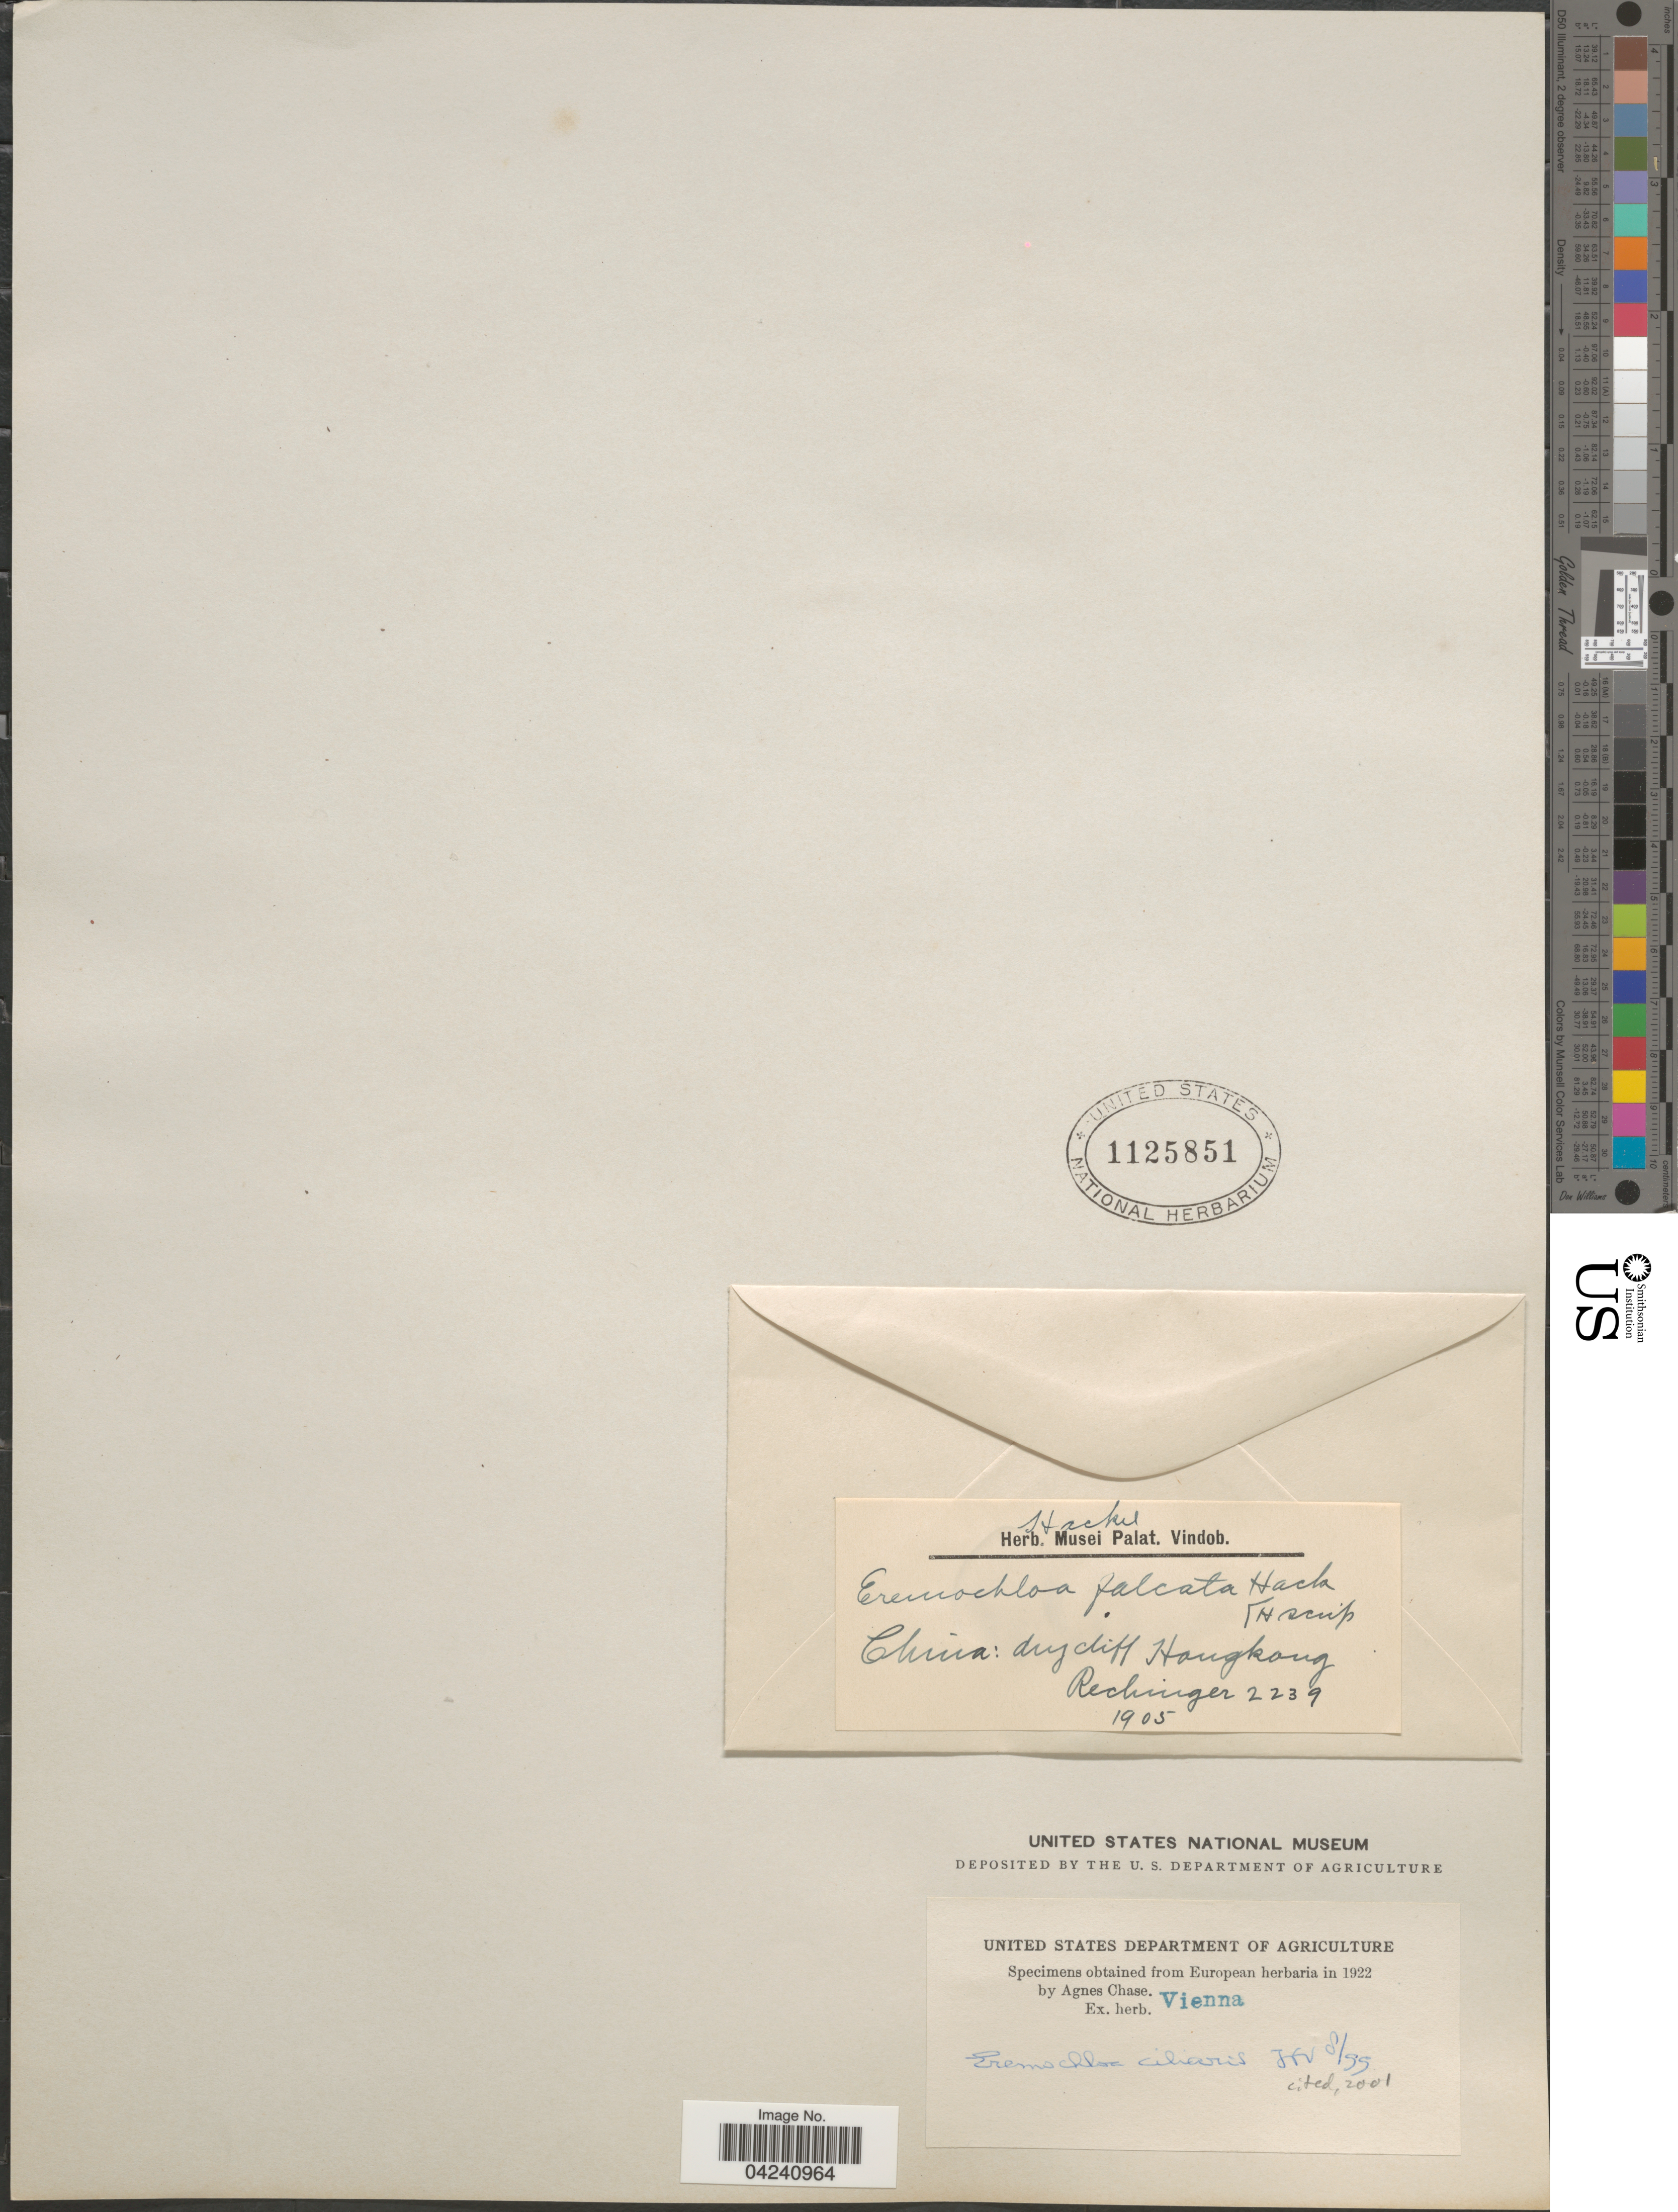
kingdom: Plantae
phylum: Tracheophyta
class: Liliopsida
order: Poales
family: Poaceae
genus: Eremochloa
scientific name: Eremochloa ciliaris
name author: (L.) Merr.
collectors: -- Rechinger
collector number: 2239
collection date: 1905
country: China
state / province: Hong Kong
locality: Dry cliff Hong Kong.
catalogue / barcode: US 1125851